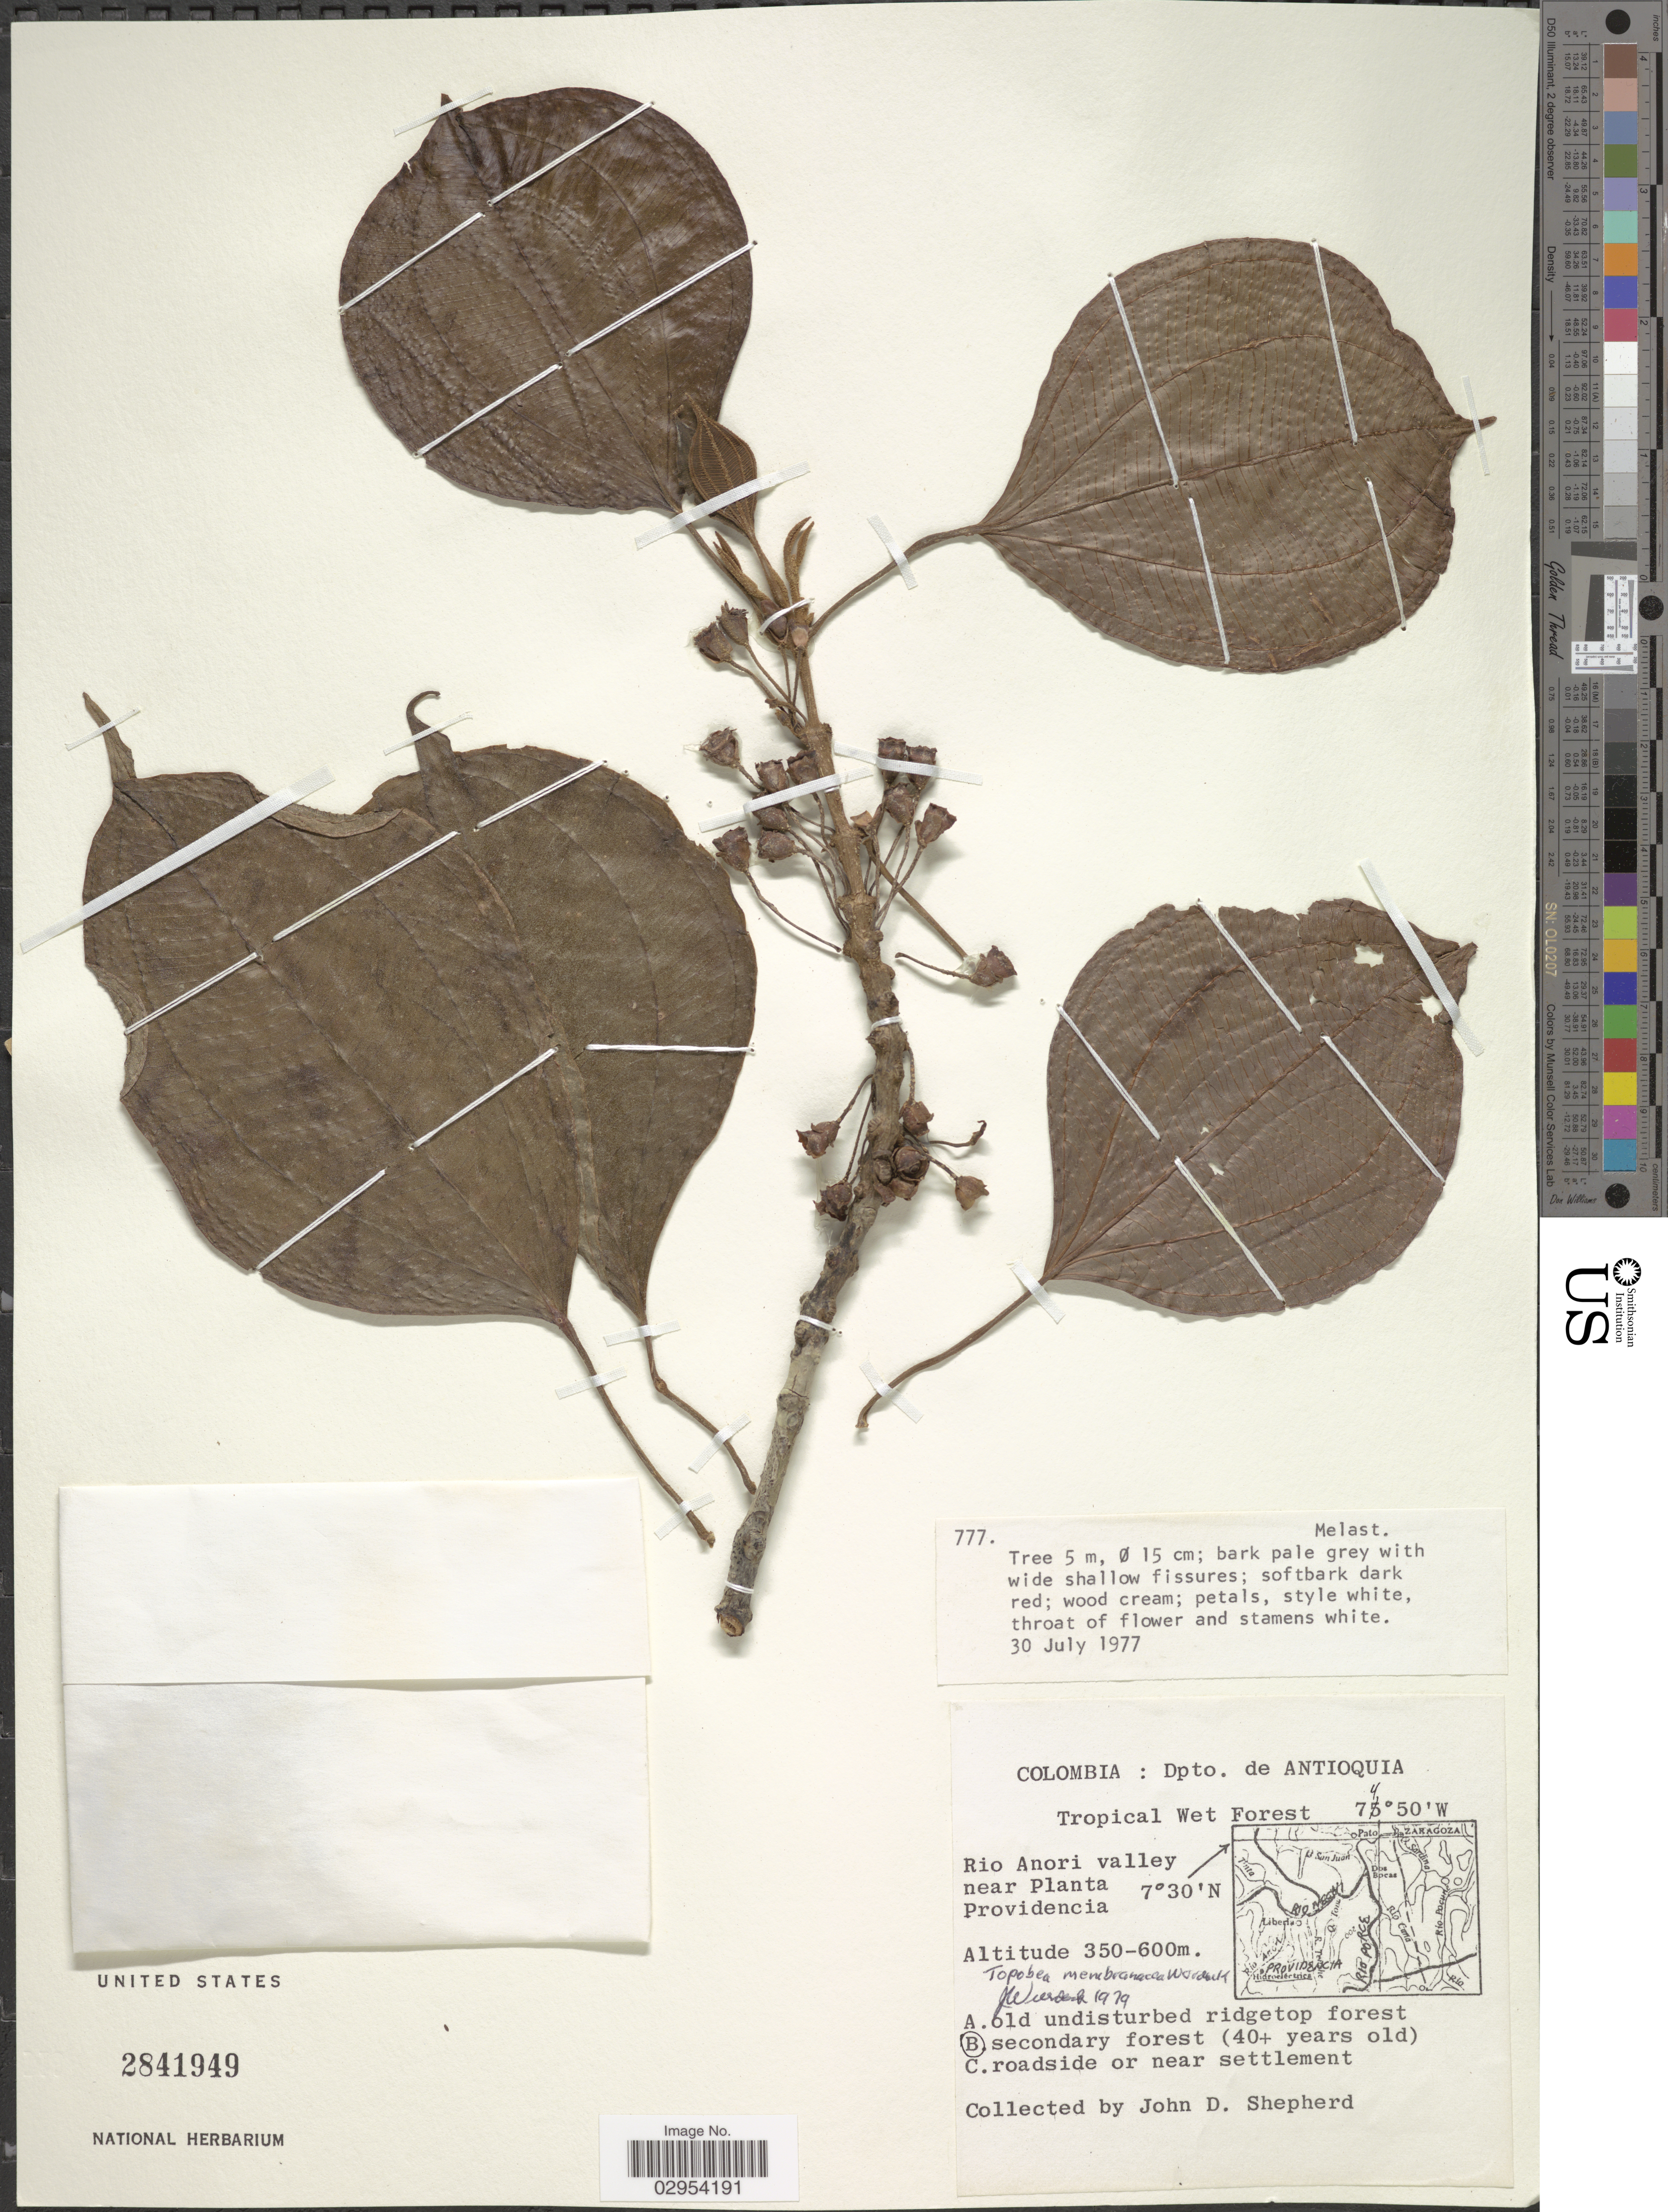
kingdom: Plantae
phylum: Tracheophyta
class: Magnoliopsida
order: Myrtales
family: Melastomataceae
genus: Topobea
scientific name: Topobea membranacea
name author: Wurdack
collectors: J. D. Shepherd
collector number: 777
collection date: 1977-07-30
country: Colombia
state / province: Antioquia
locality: Dpto. de Antioquia. Rio Anori valley near Planta, Providencia.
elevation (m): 350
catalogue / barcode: US 2841949